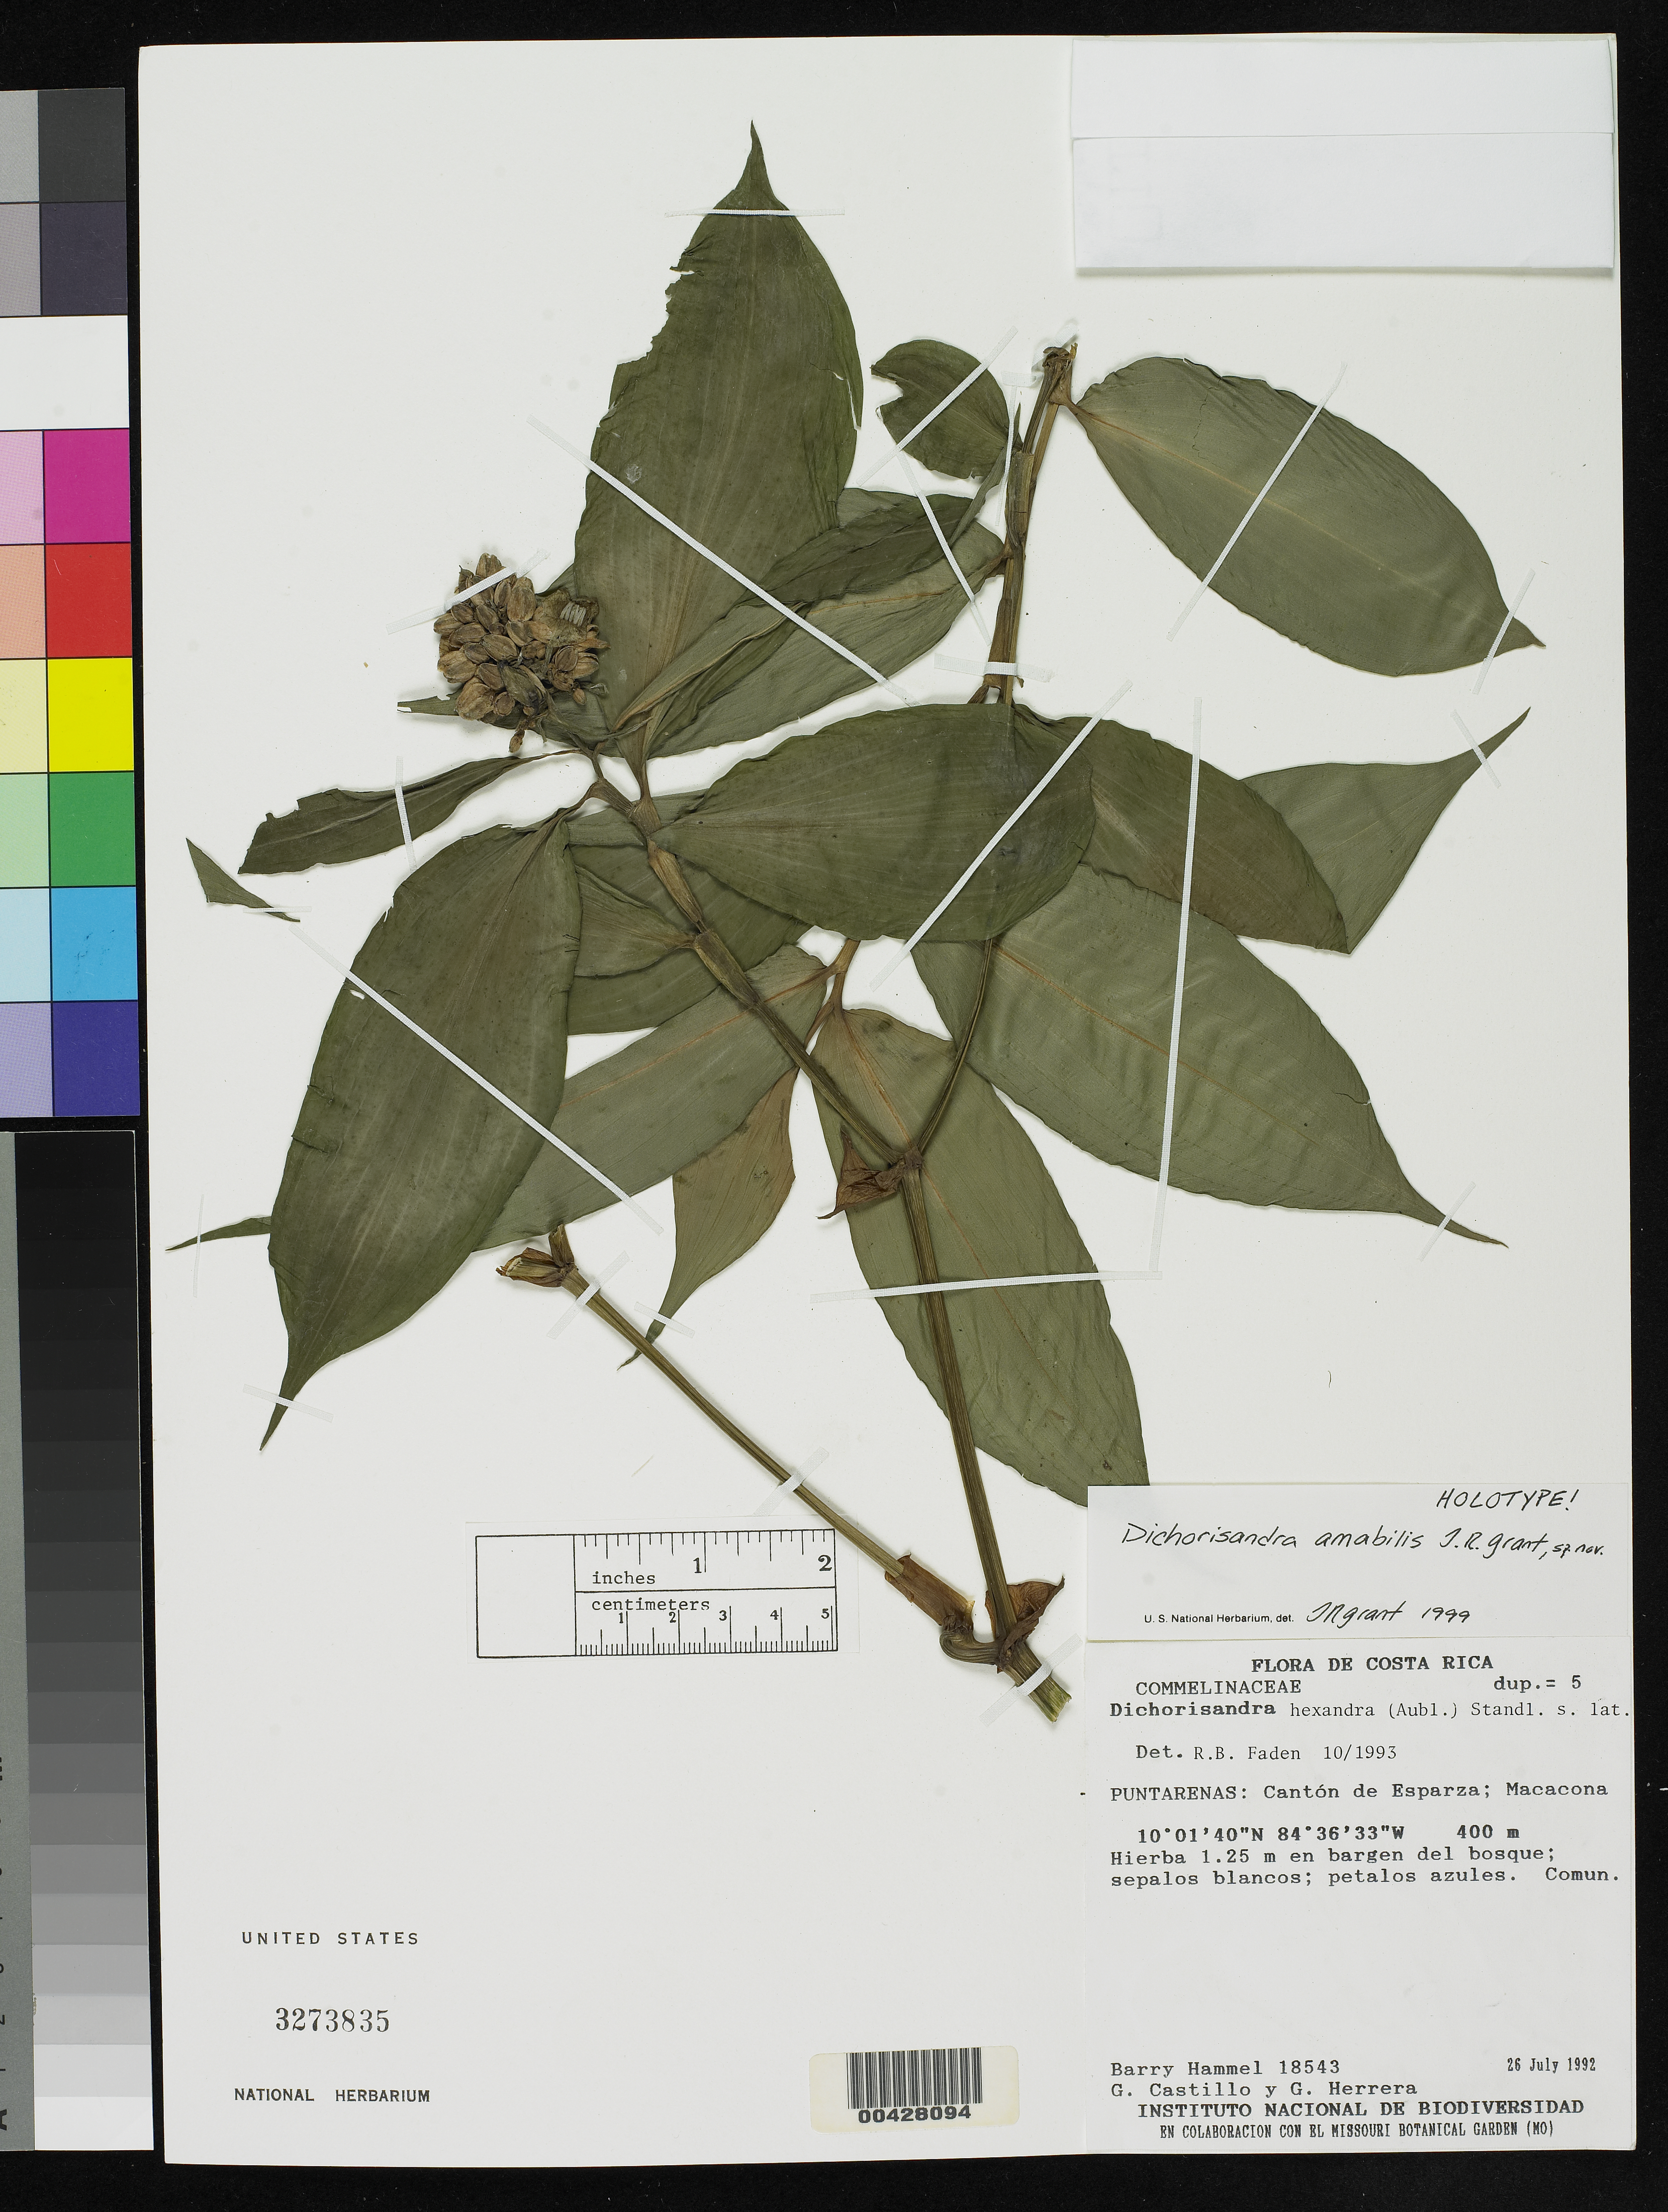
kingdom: Plantae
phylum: Tracheophyta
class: Liliopsida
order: Commelinales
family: Commelinaceae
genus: Dichorisandra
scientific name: Dichorisandra amabilis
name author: J.R. Grant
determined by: Grant, J. R., (SWITZERLAND)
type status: Holotype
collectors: B. Hammel, G. Castillo C. & G. Herrera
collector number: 18543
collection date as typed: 26 Jul 1992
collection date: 1992-07-26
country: Costa Rica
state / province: Puntarenas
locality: Cantón de Esparza; Macacona.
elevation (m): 400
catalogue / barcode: US 3273835